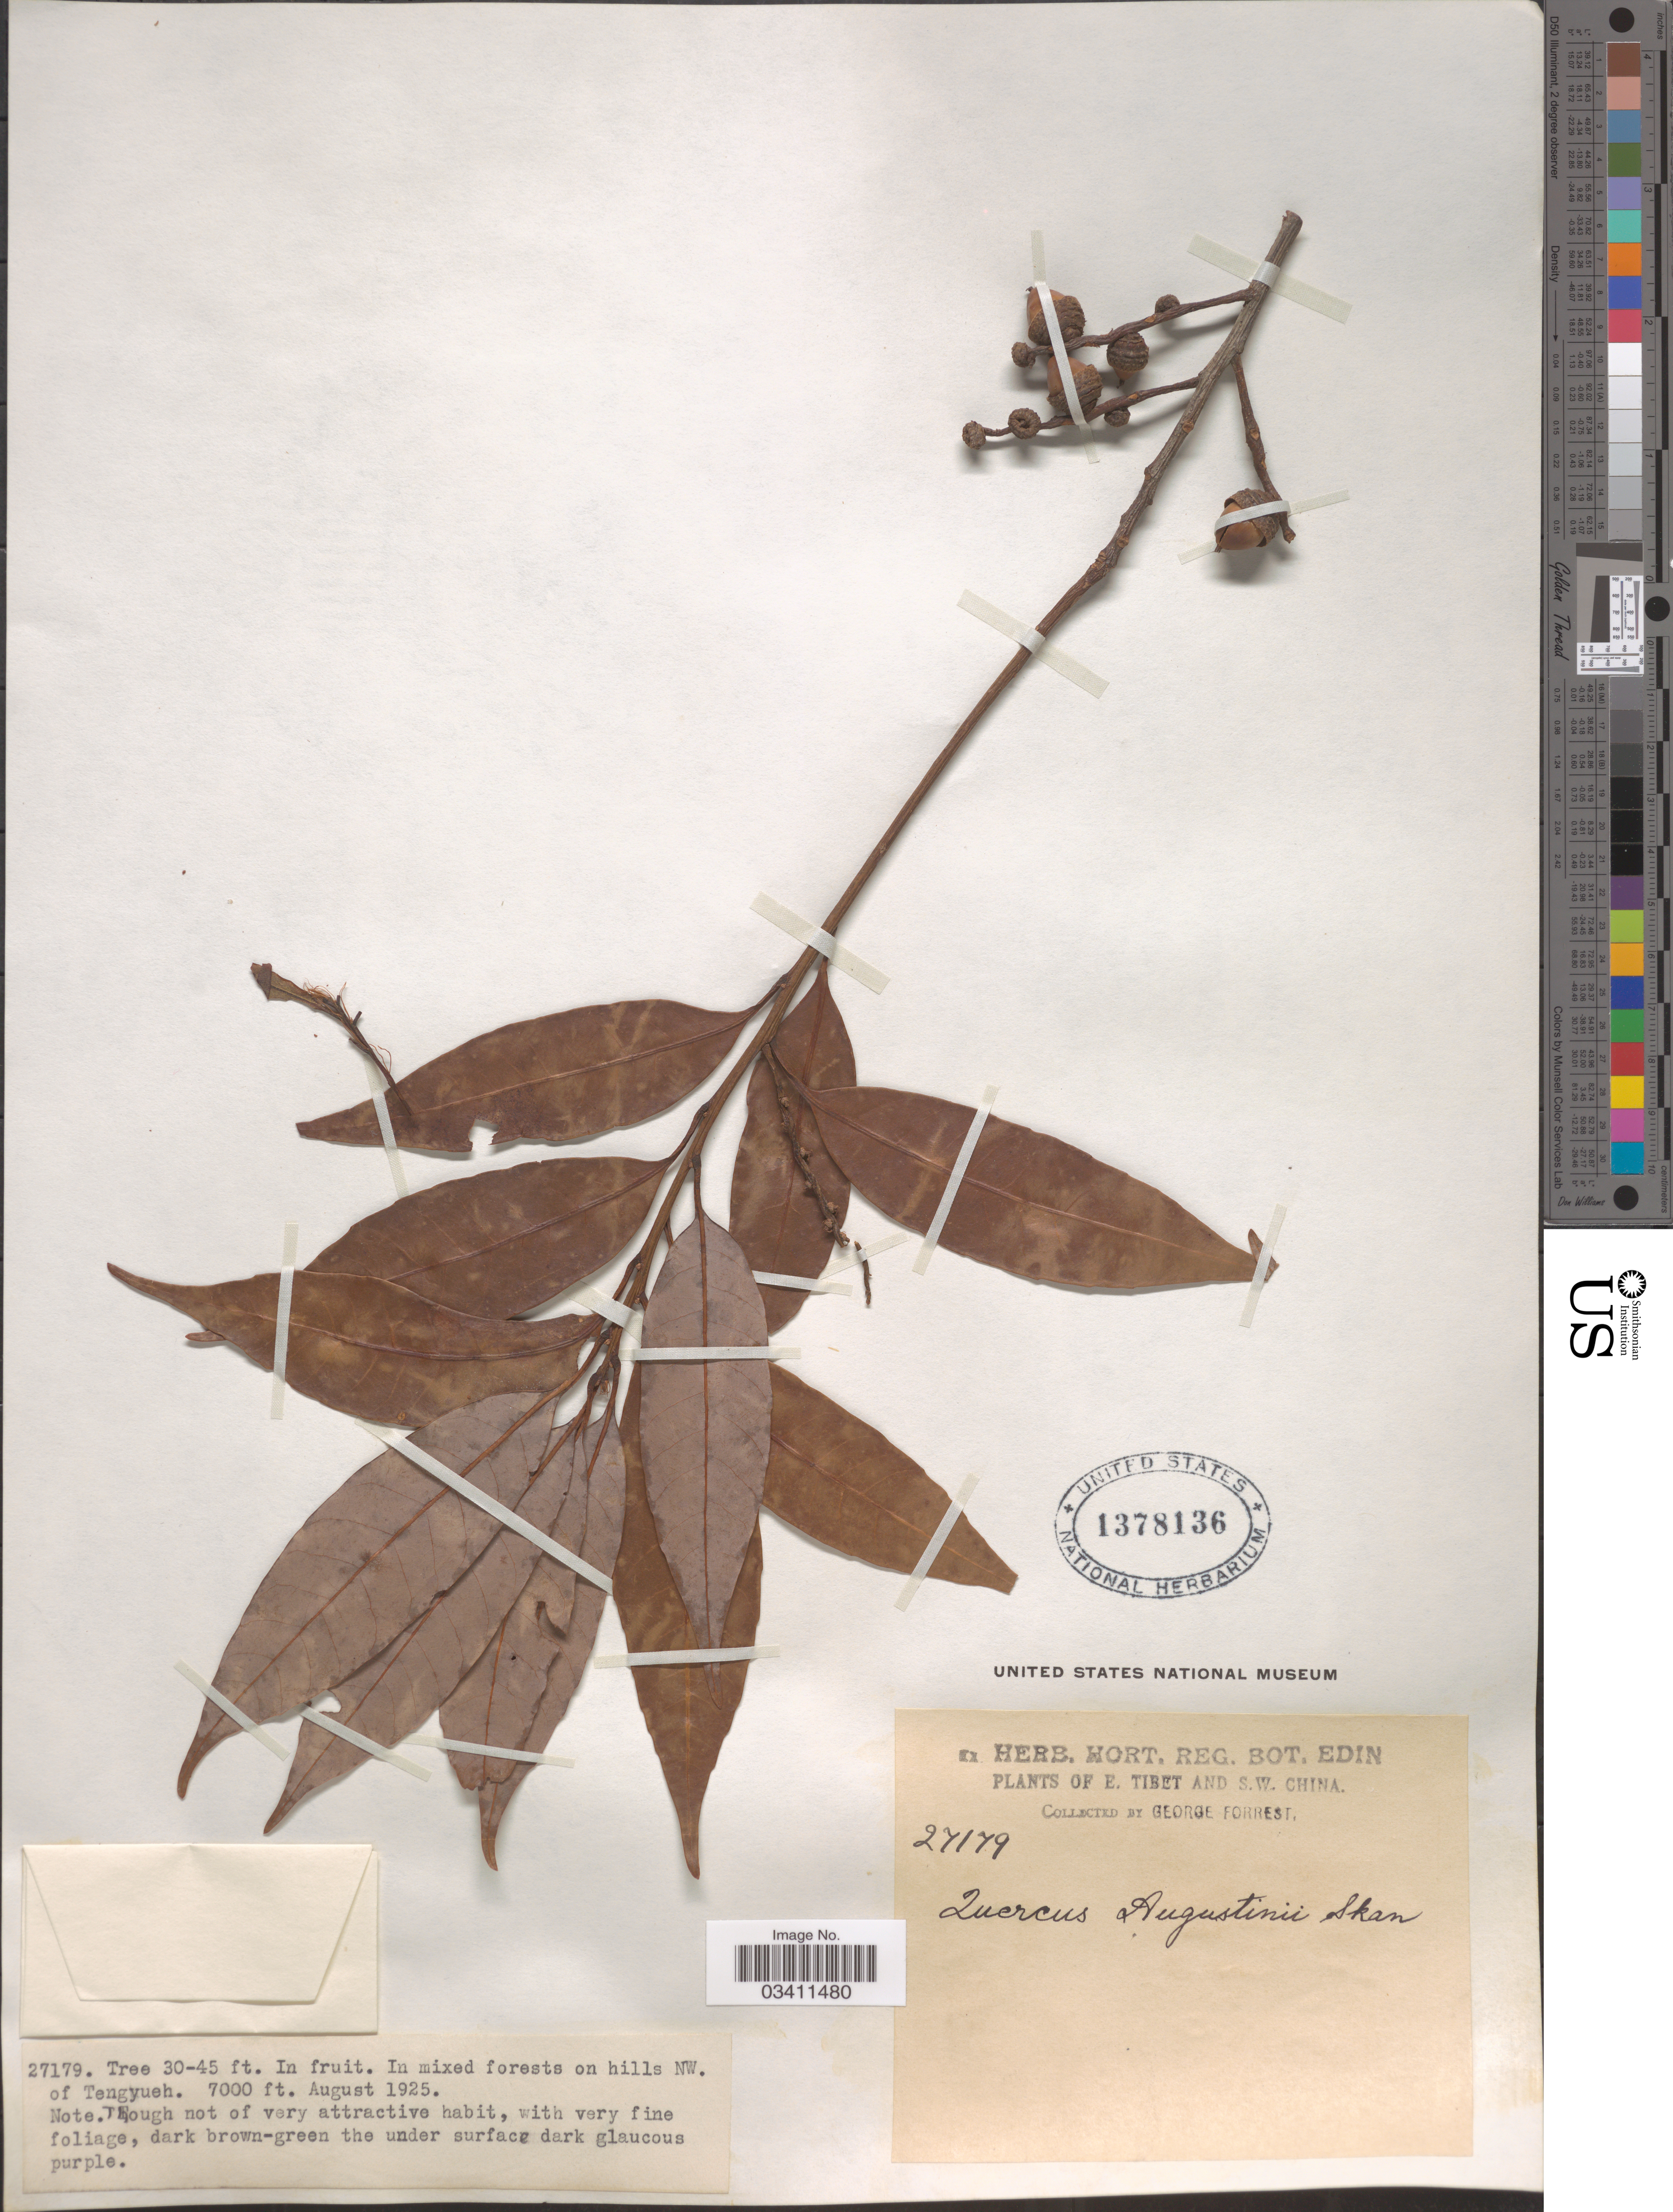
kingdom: Plantae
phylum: Tracheophyta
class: Magnoliopsida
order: Fagales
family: Fagaceae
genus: Quercus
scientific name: Quercus augustinii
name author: Skan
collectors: G. Forrest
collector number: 27179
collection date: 1925-08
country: China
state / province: Xizang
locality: E. Tibet and S.W. China. In mixed forests on hills NW. of Tengyueh.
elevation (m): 2134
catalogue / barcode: US 1378136